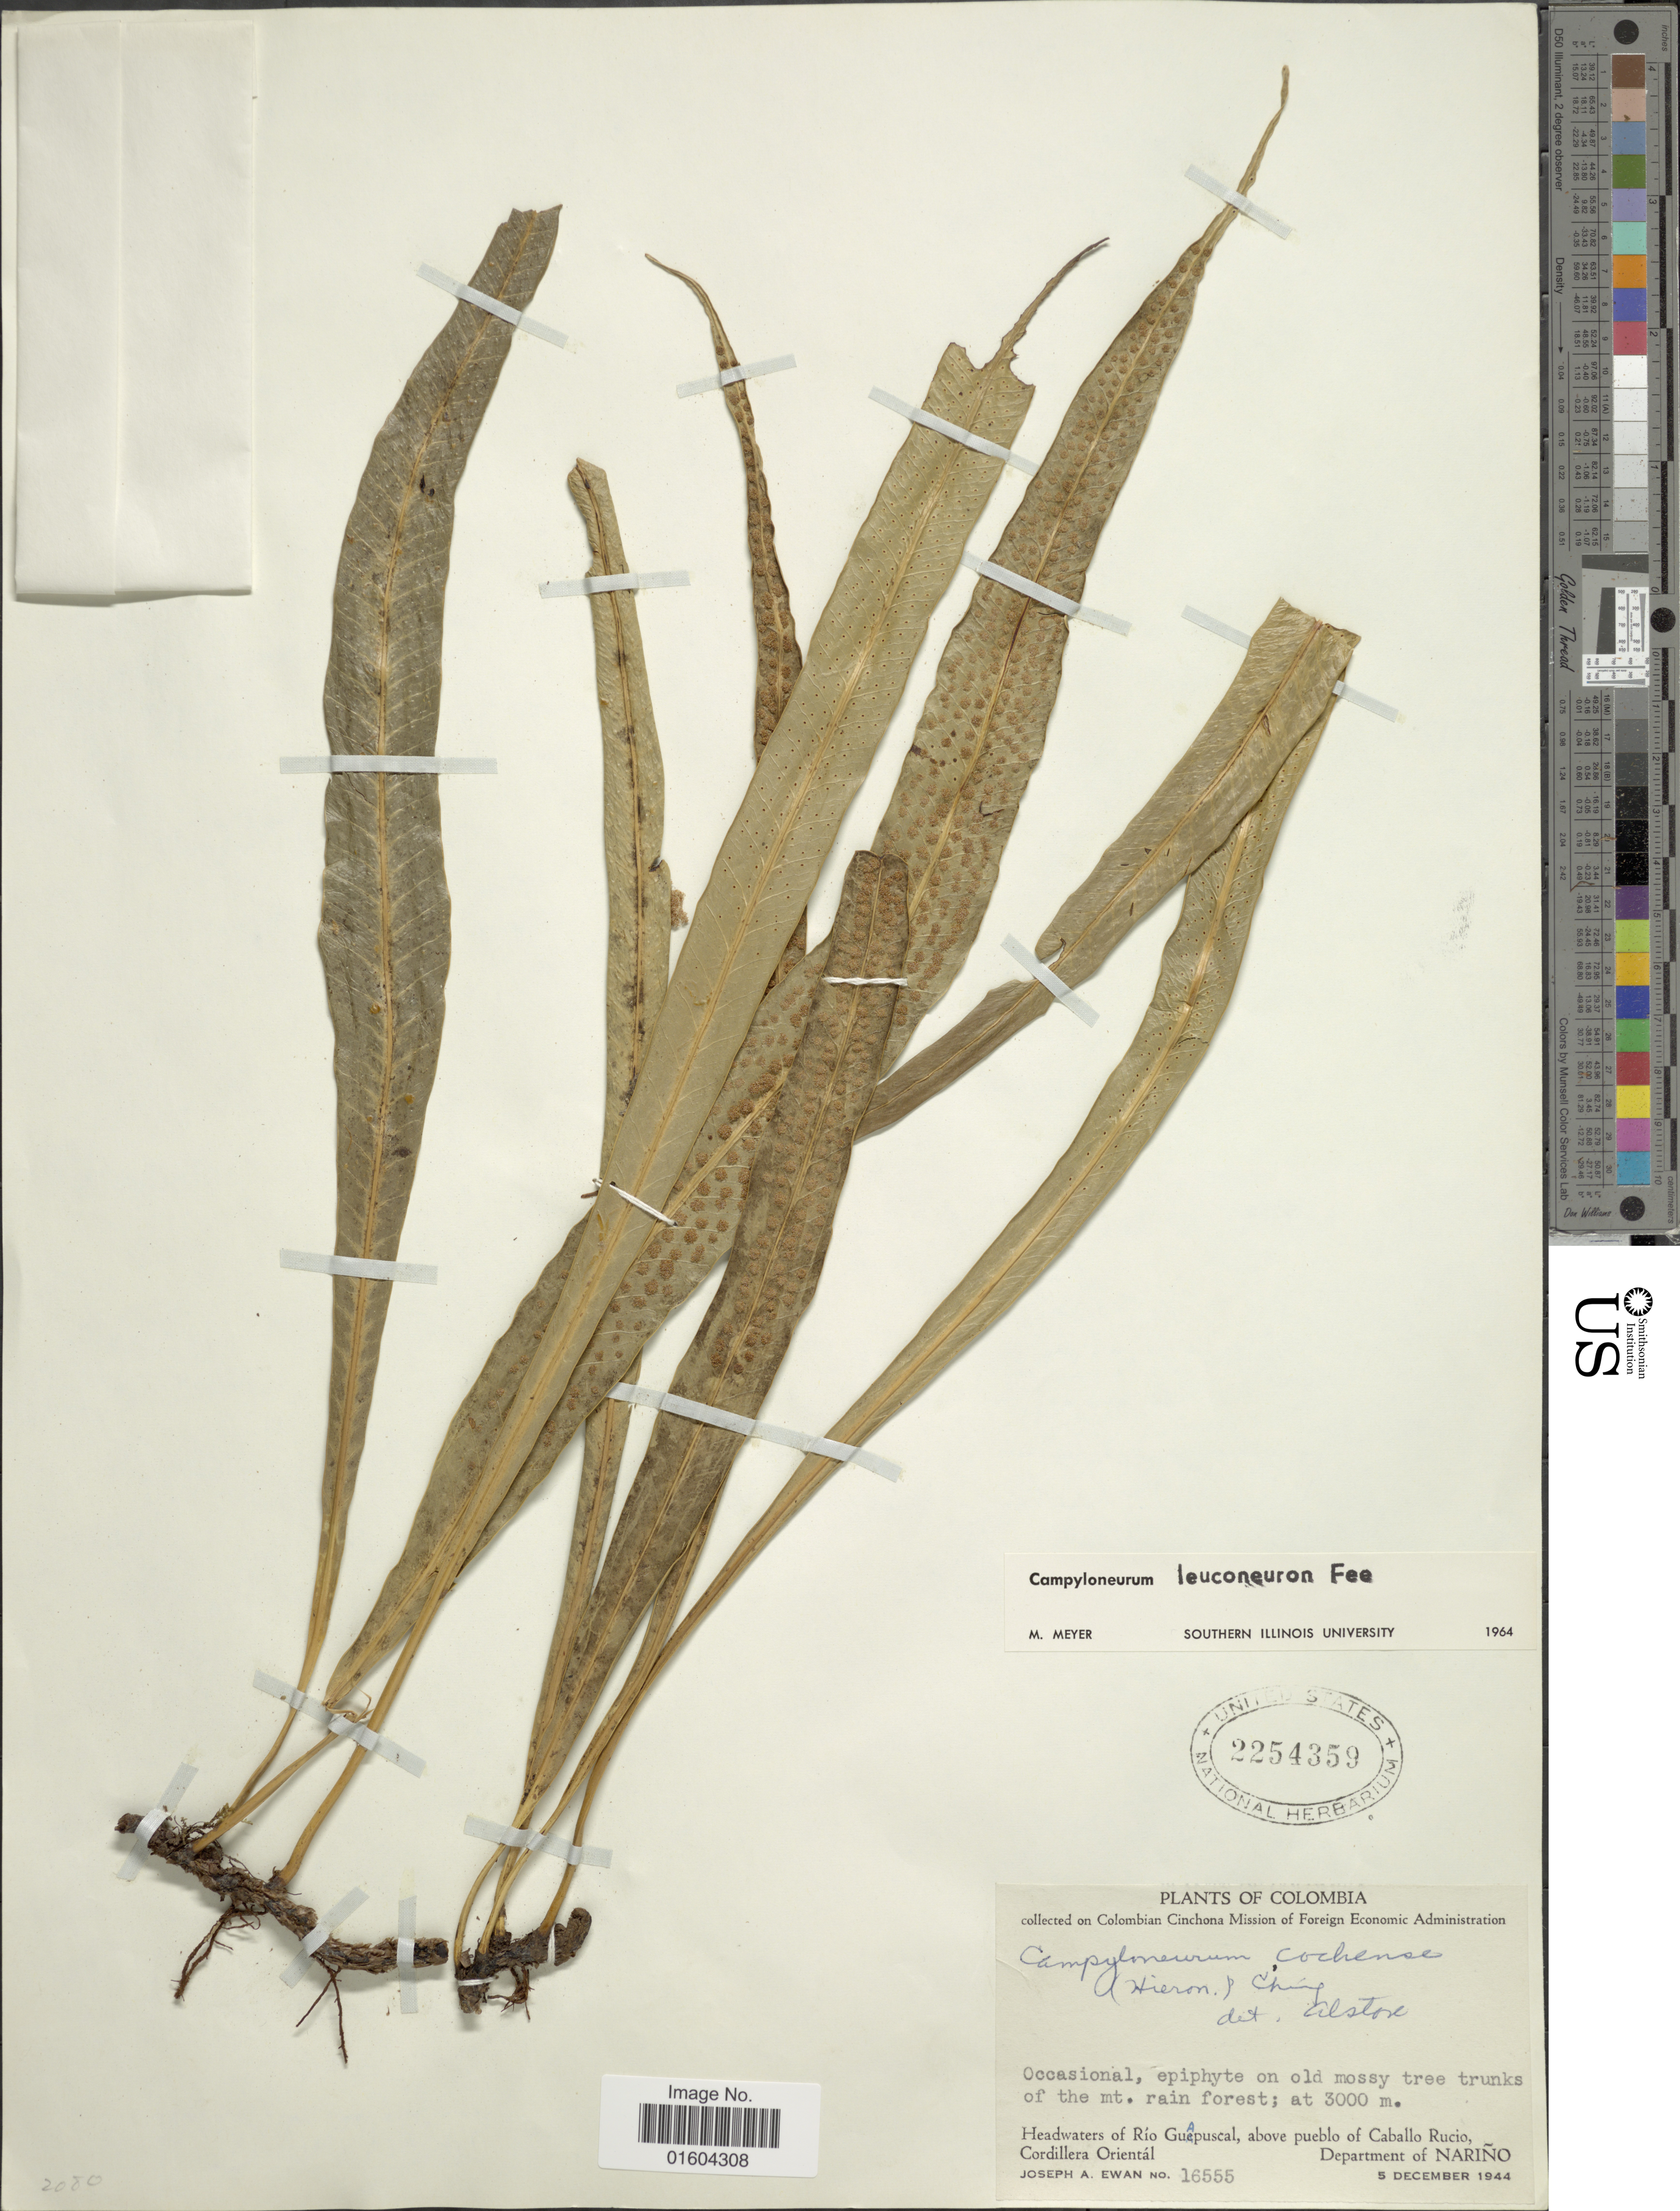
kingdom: Plantae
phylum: Tracheophyta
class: Polypodiopsida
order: Polypodiales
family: Polypodiaceae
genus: Campyloneurum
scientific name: Campyloneurum densifolium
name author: (Hieron.) Lellinger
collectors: J. A. Ewan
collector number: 16555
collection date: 1944-12-05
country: Colombia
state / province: Nariño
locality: Colombia, Headwaters of Rio Guapuscal, above pueblo of Caballo Rucio, Cordillera Oriental, Department of Narino.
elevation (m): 3000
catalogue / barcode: US 2254359